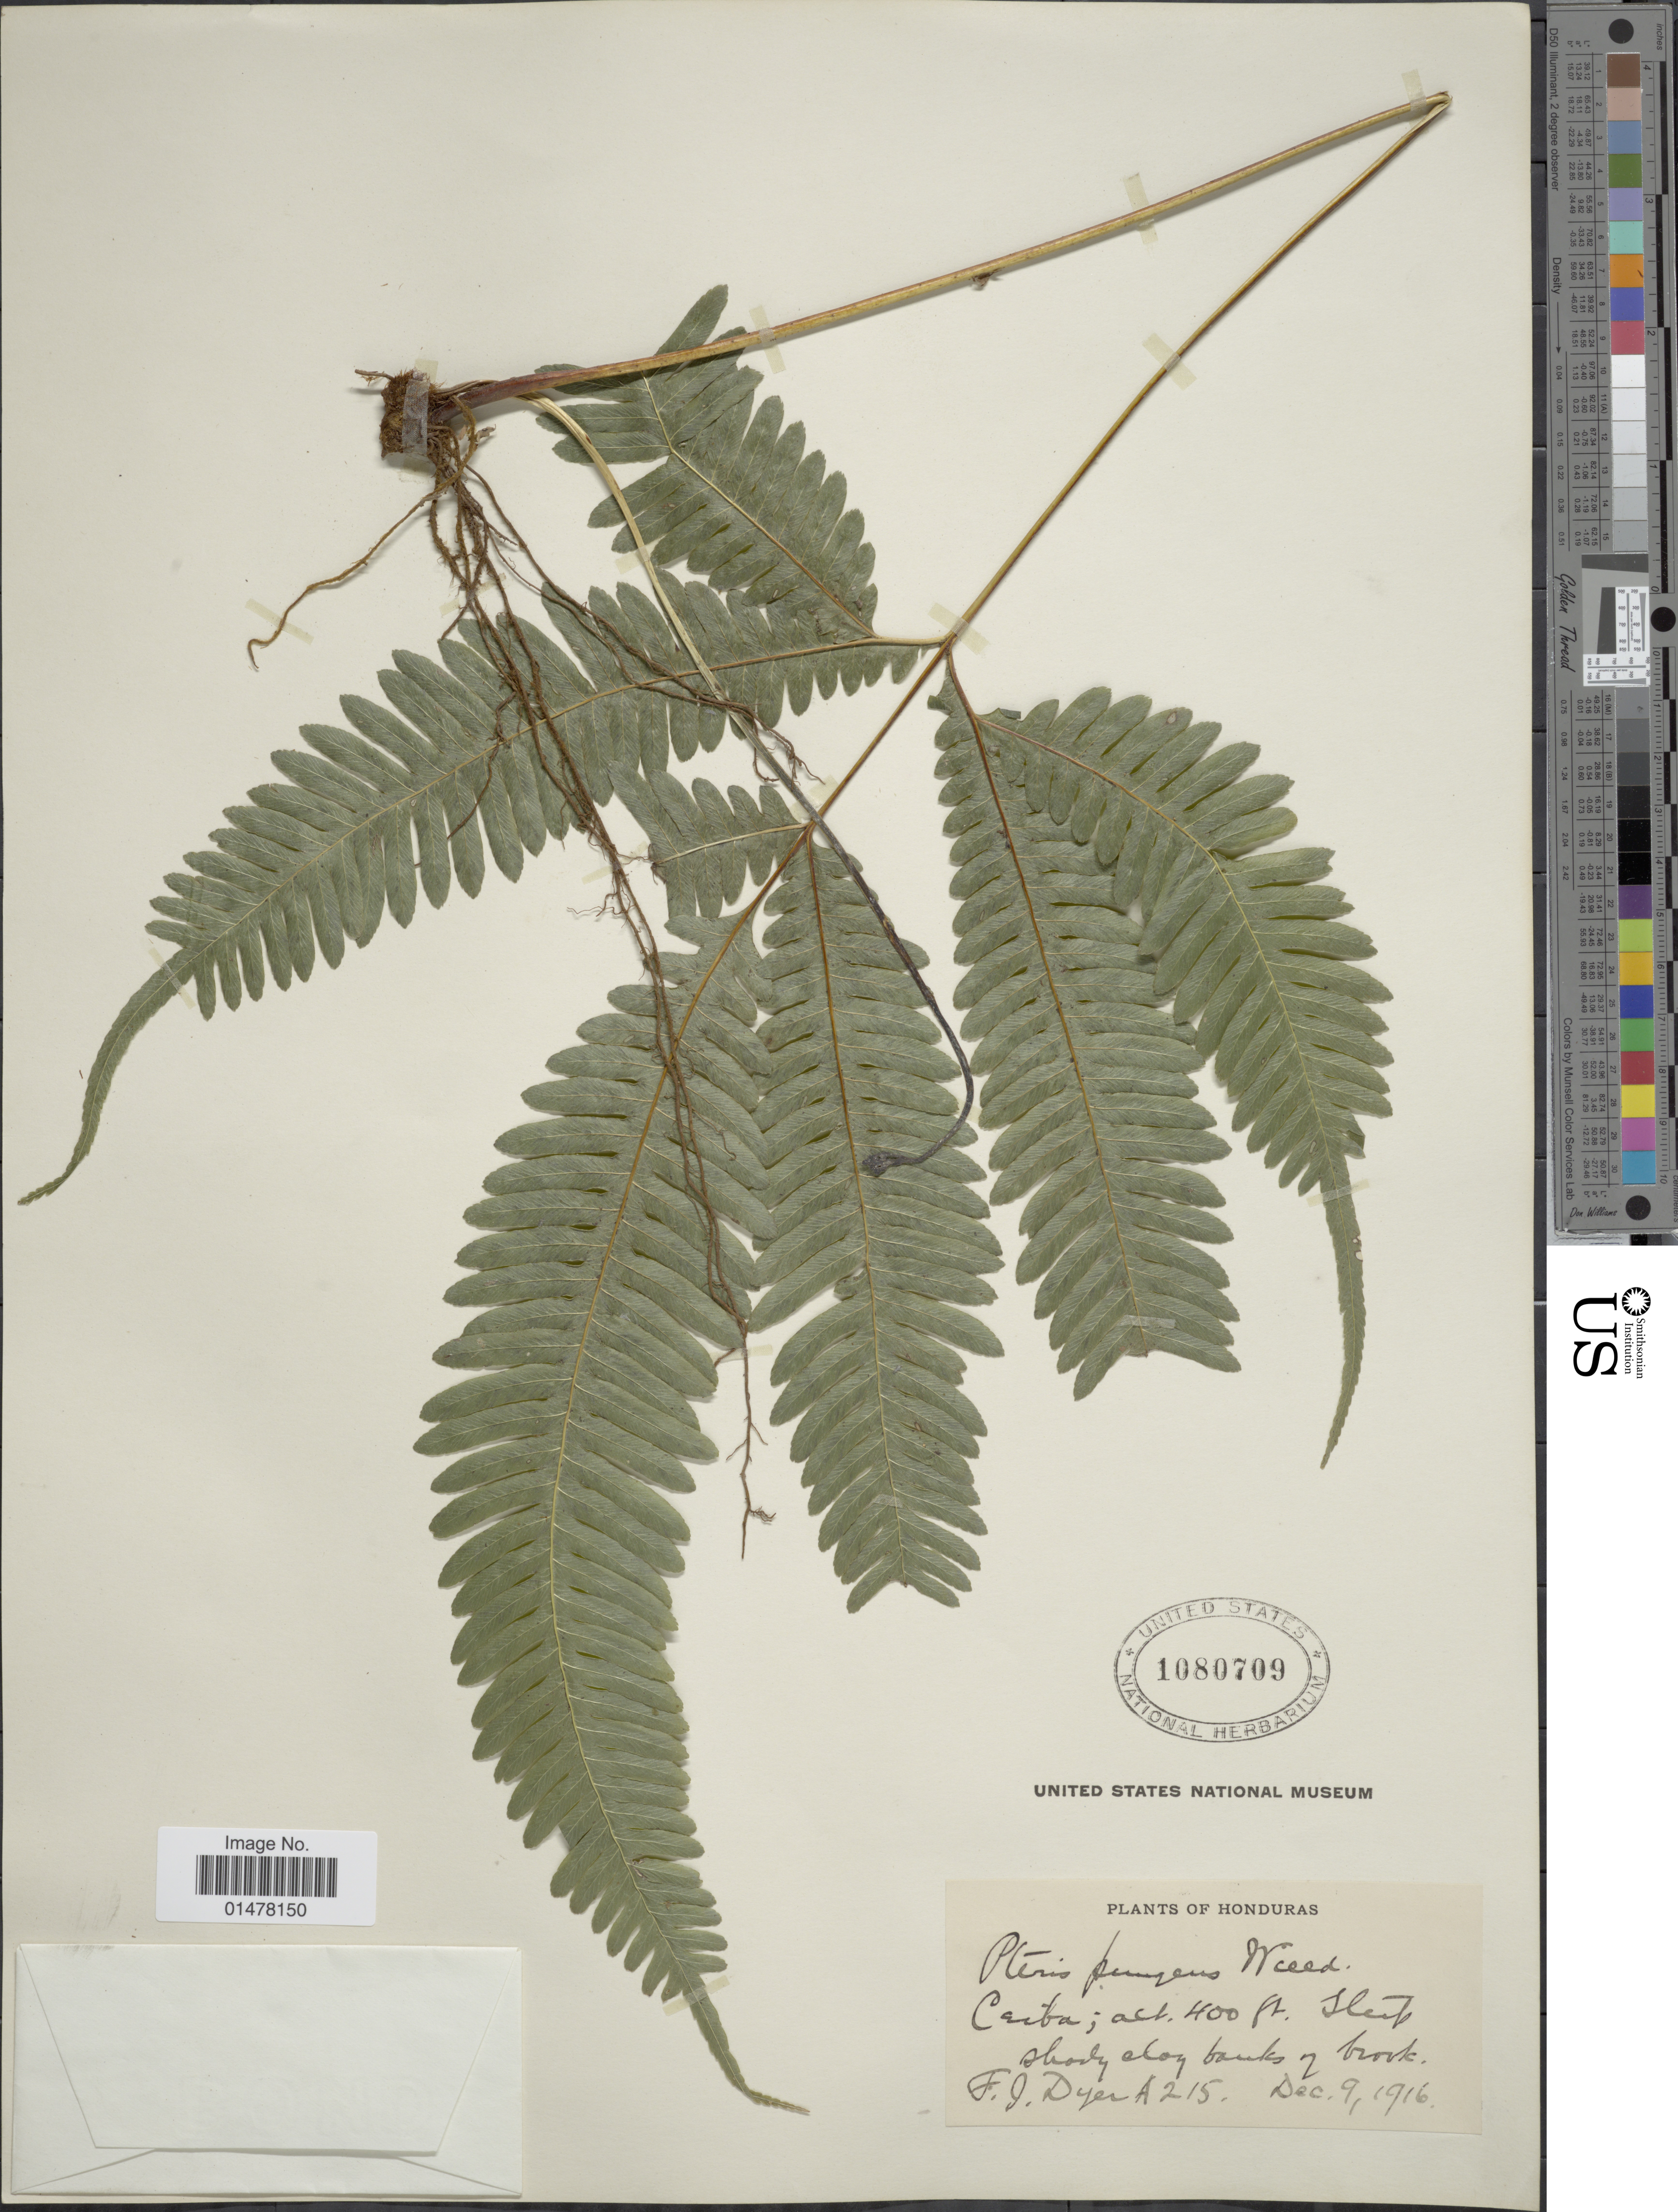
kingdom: Plantae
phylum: Tracheophyta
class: Polypodiopsida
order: Polypodiales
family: Pteridaceae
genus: Pteris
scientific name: Pteris pungens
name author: Willd.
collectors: F. J. Dyer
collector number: A215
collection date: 1916-12-09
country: Honduras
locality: Ceiba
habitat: steep shady slope banks of brook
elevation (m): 122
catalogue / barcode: US 1080709